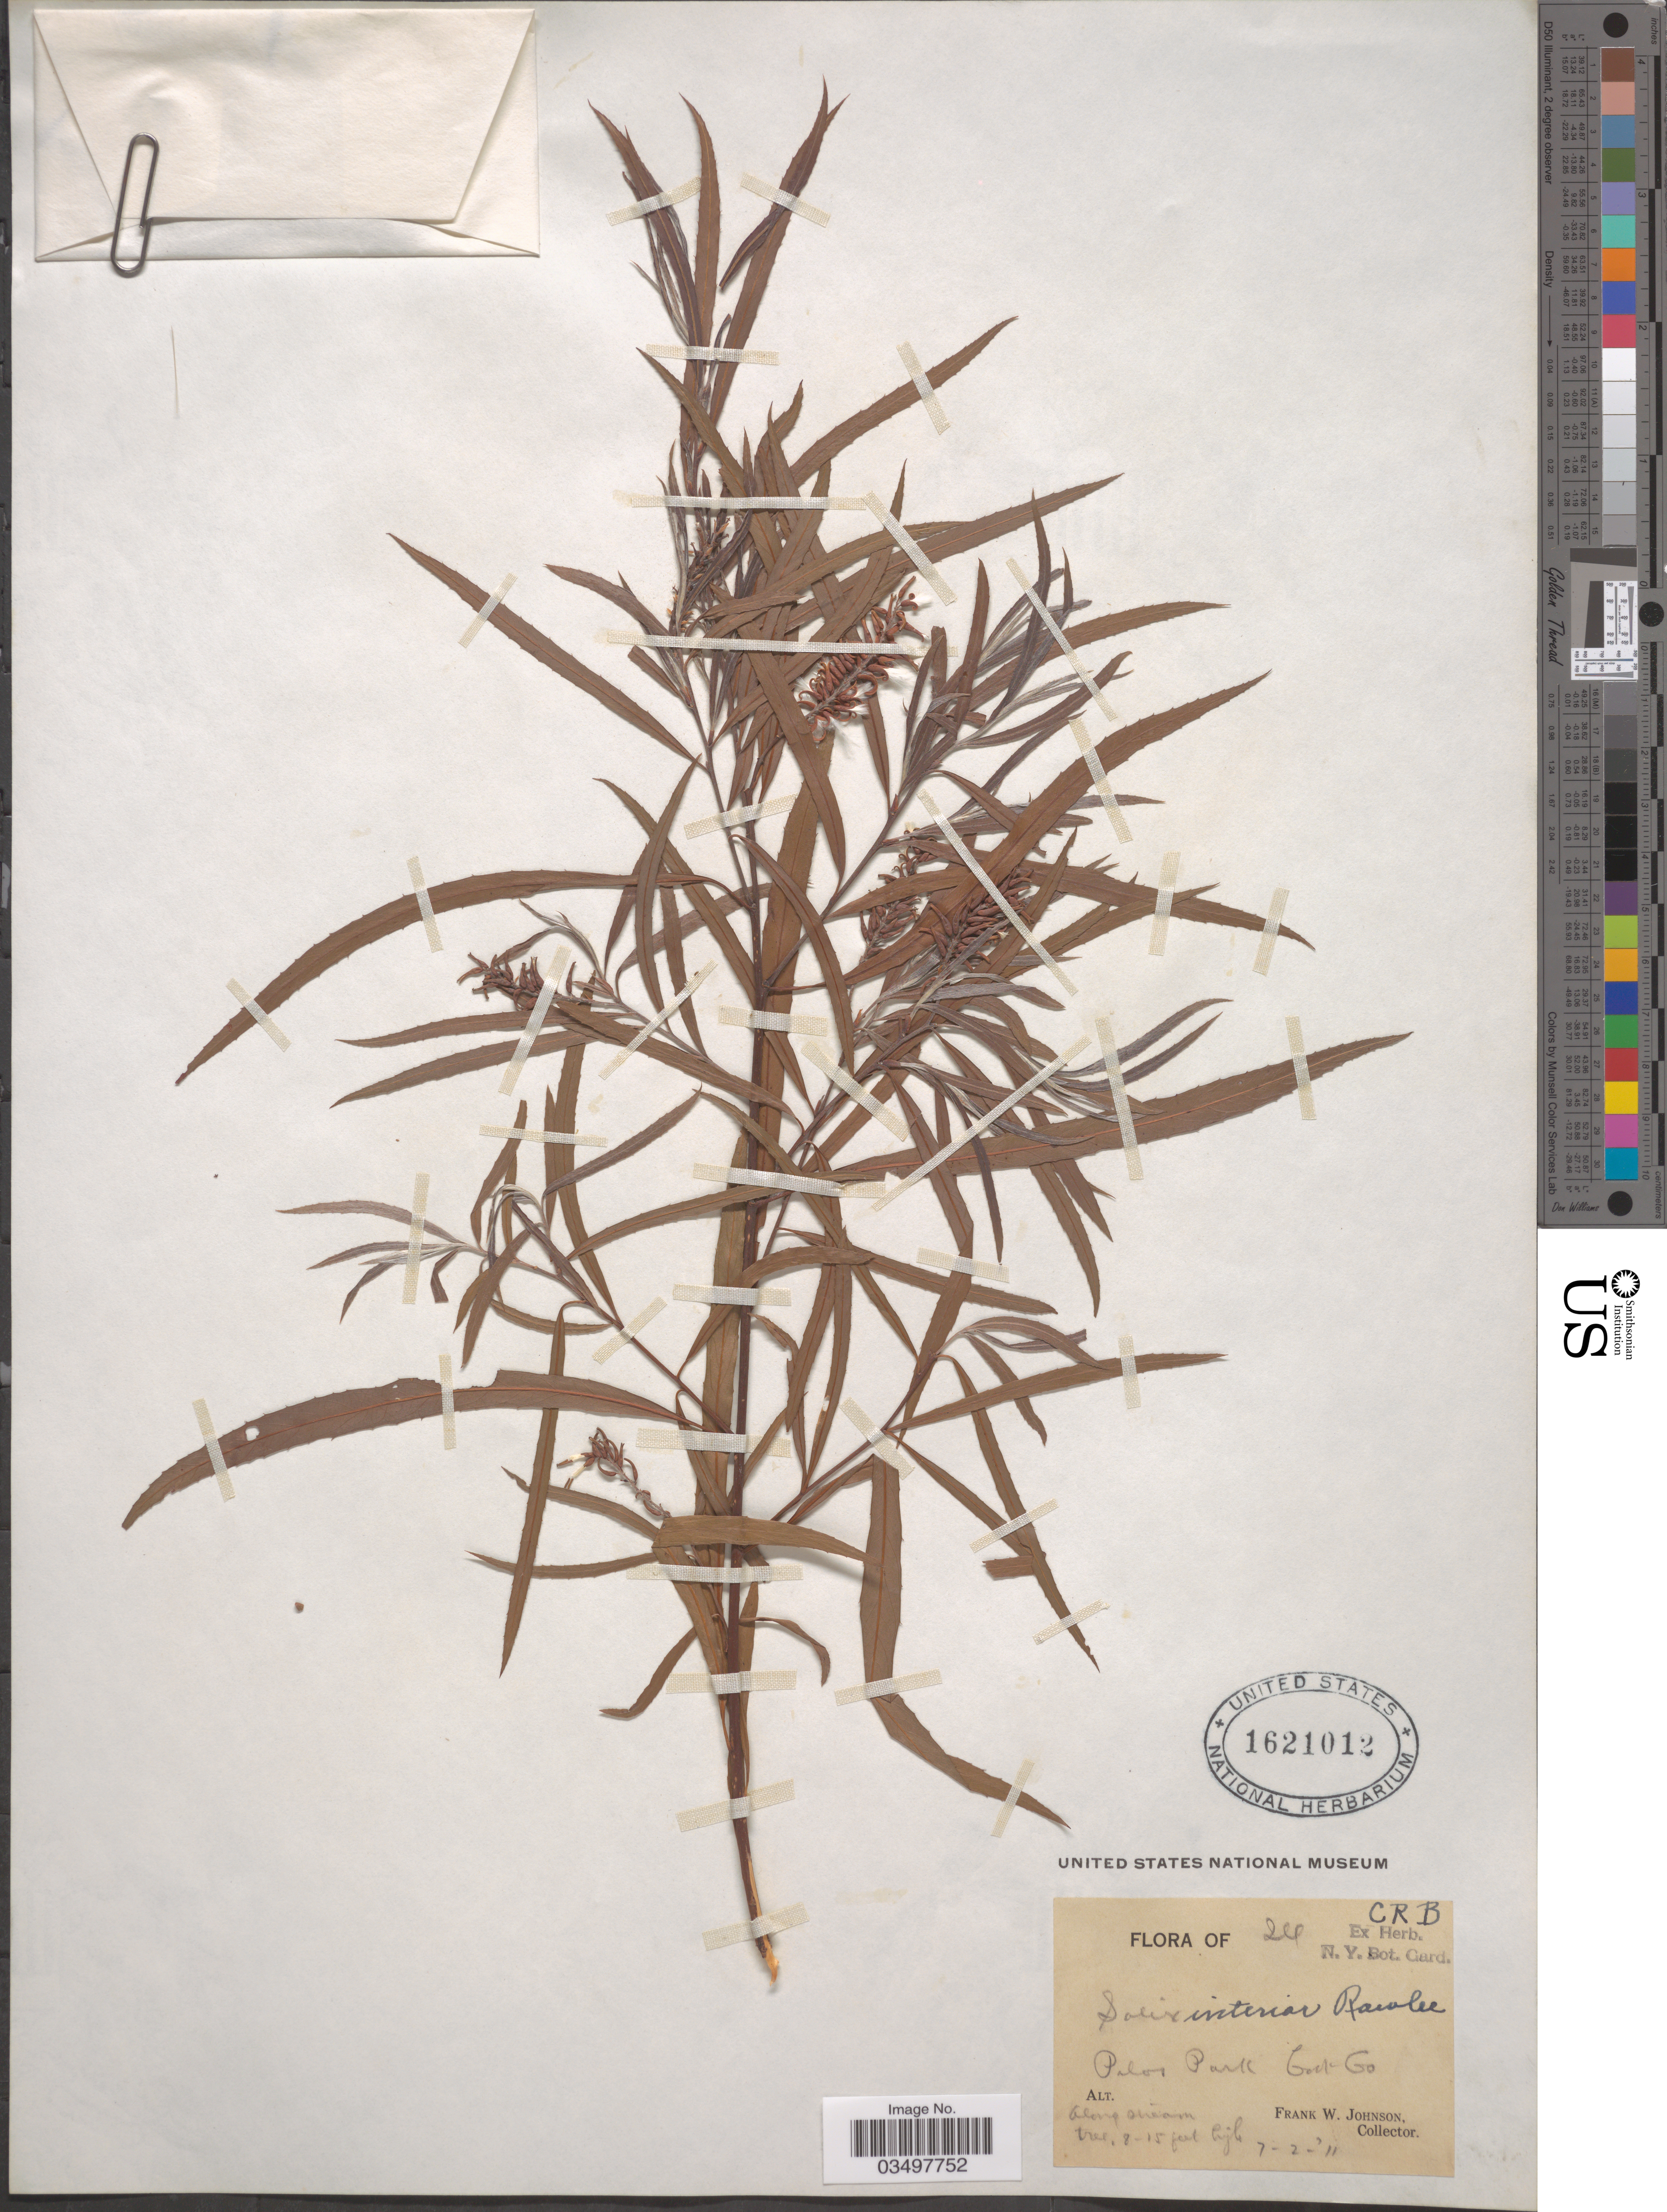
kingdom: Plantae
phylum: Tracheophyta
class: Magnoliopsida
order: Malpighiales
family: Salicaceae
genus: Salix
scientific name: Salix interior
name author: Rowlee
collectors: F. W. Johnson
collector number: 24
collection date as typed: Transcribed d/m/y: 2/7/11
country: United States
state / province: Illinois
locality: Palos Park, Cook Co.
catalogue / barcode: US 1621012